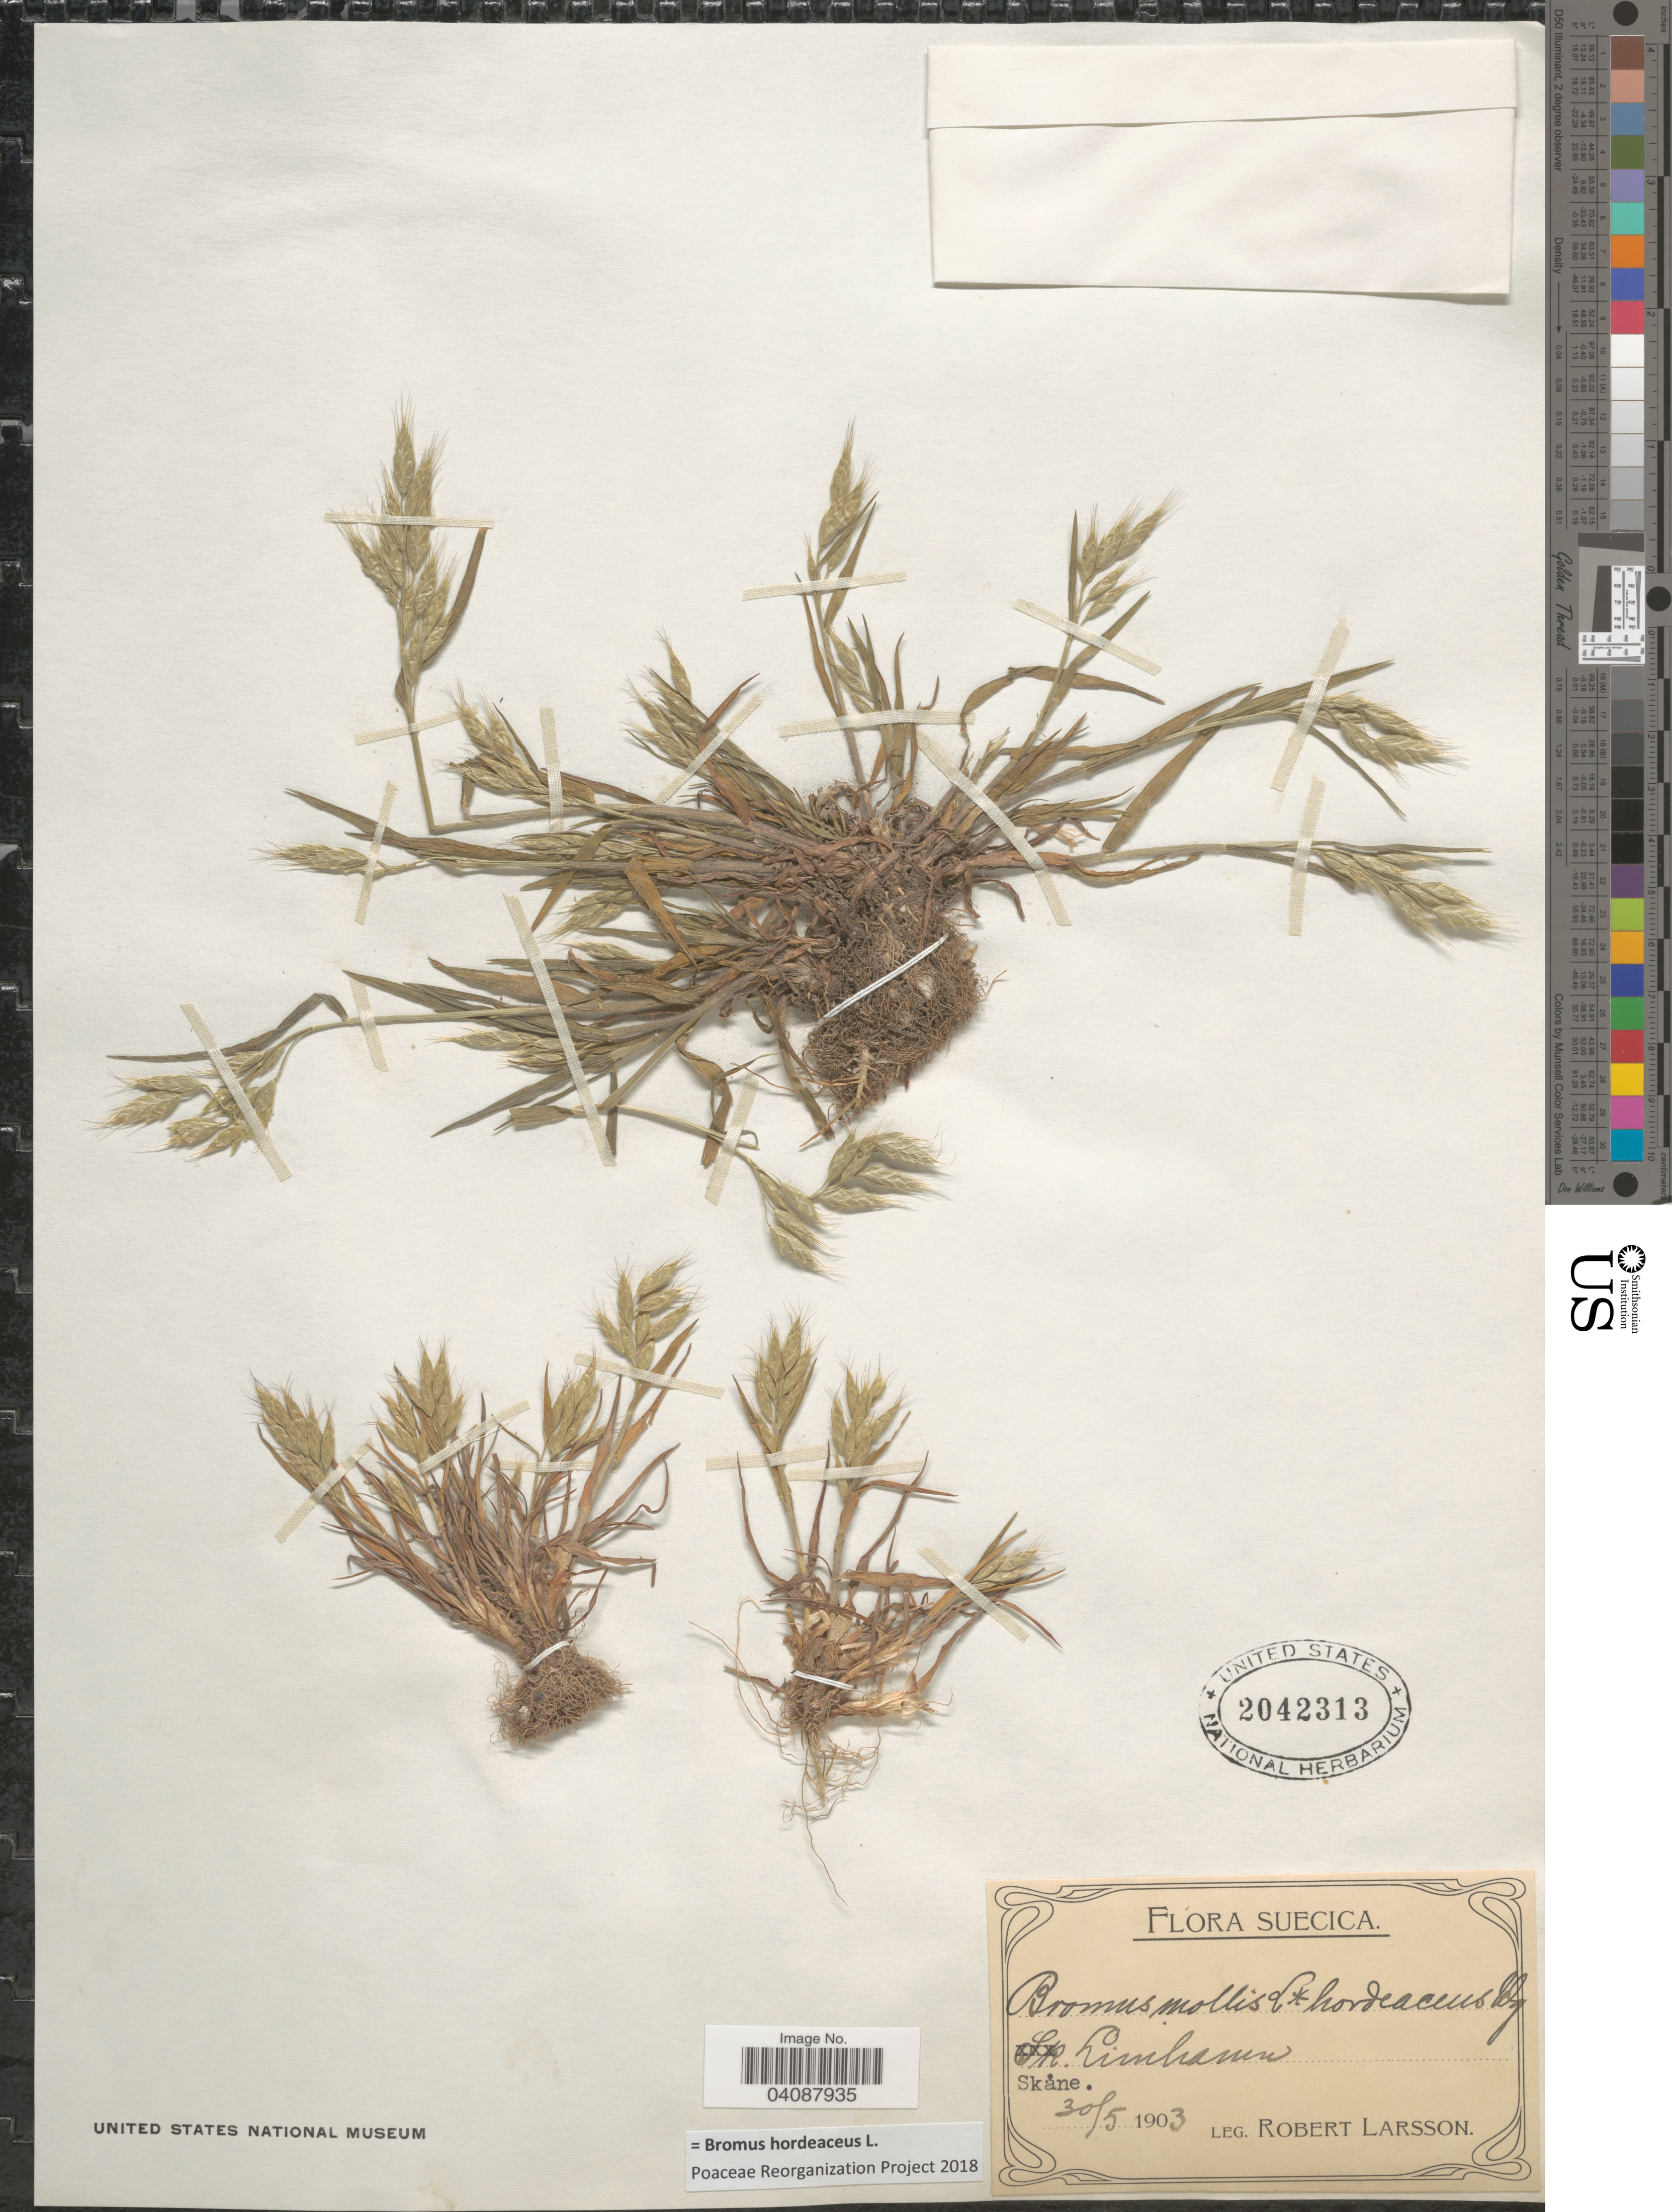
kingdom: Plantae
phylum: Tracheophyta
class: Liliopsida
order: Poales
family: Poaceae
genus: Bromus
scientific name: Bromus hordeaceus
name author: L.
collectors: R. Larsson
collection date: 1903-05-30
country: Sweden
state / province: Skåne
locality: Suecica. Sk. Linchamn.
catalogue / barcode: US 2042313